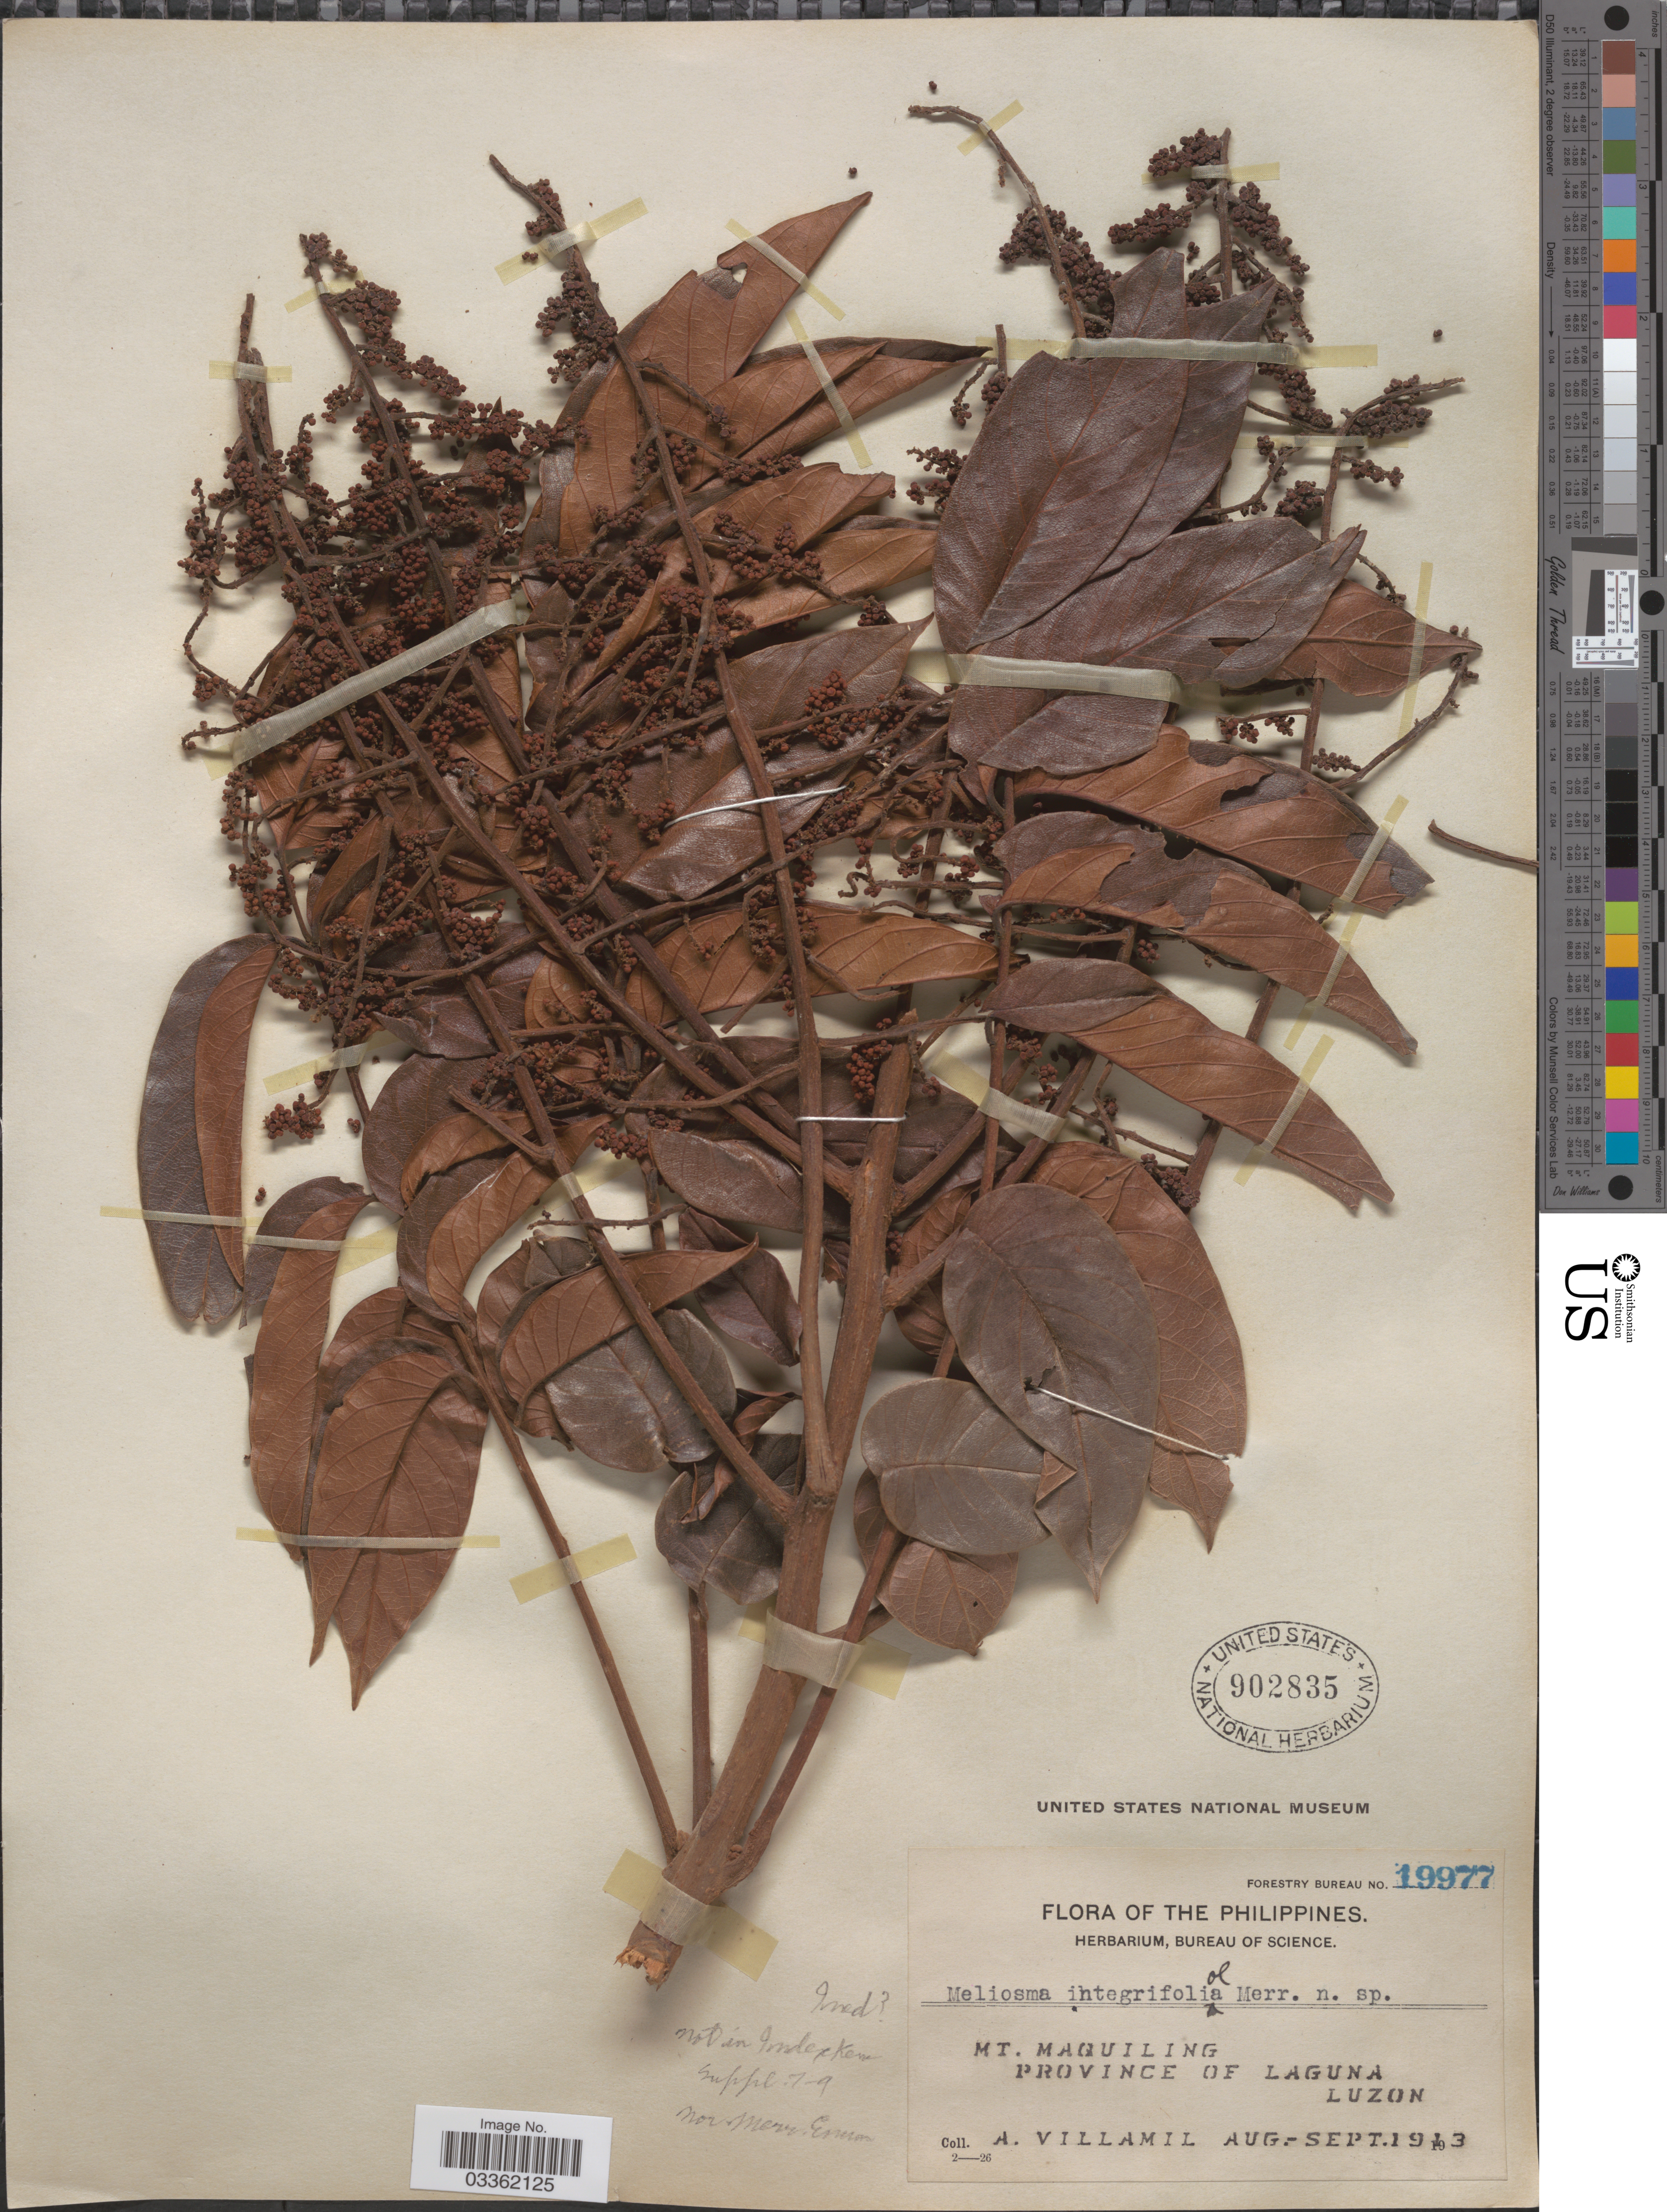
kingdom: Plantae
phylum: Tracheophyta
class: Magnoliopsida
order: Proteales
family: Sabiaceae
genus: Meliosma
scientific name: Meliosma sp.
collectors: A. Villamil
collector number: Forestry Bureau 19977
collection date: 1913-08/1913-09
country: Philippines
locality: Mt. Maquiling. Province of Laguna. Luzon.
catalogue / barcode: US 902835